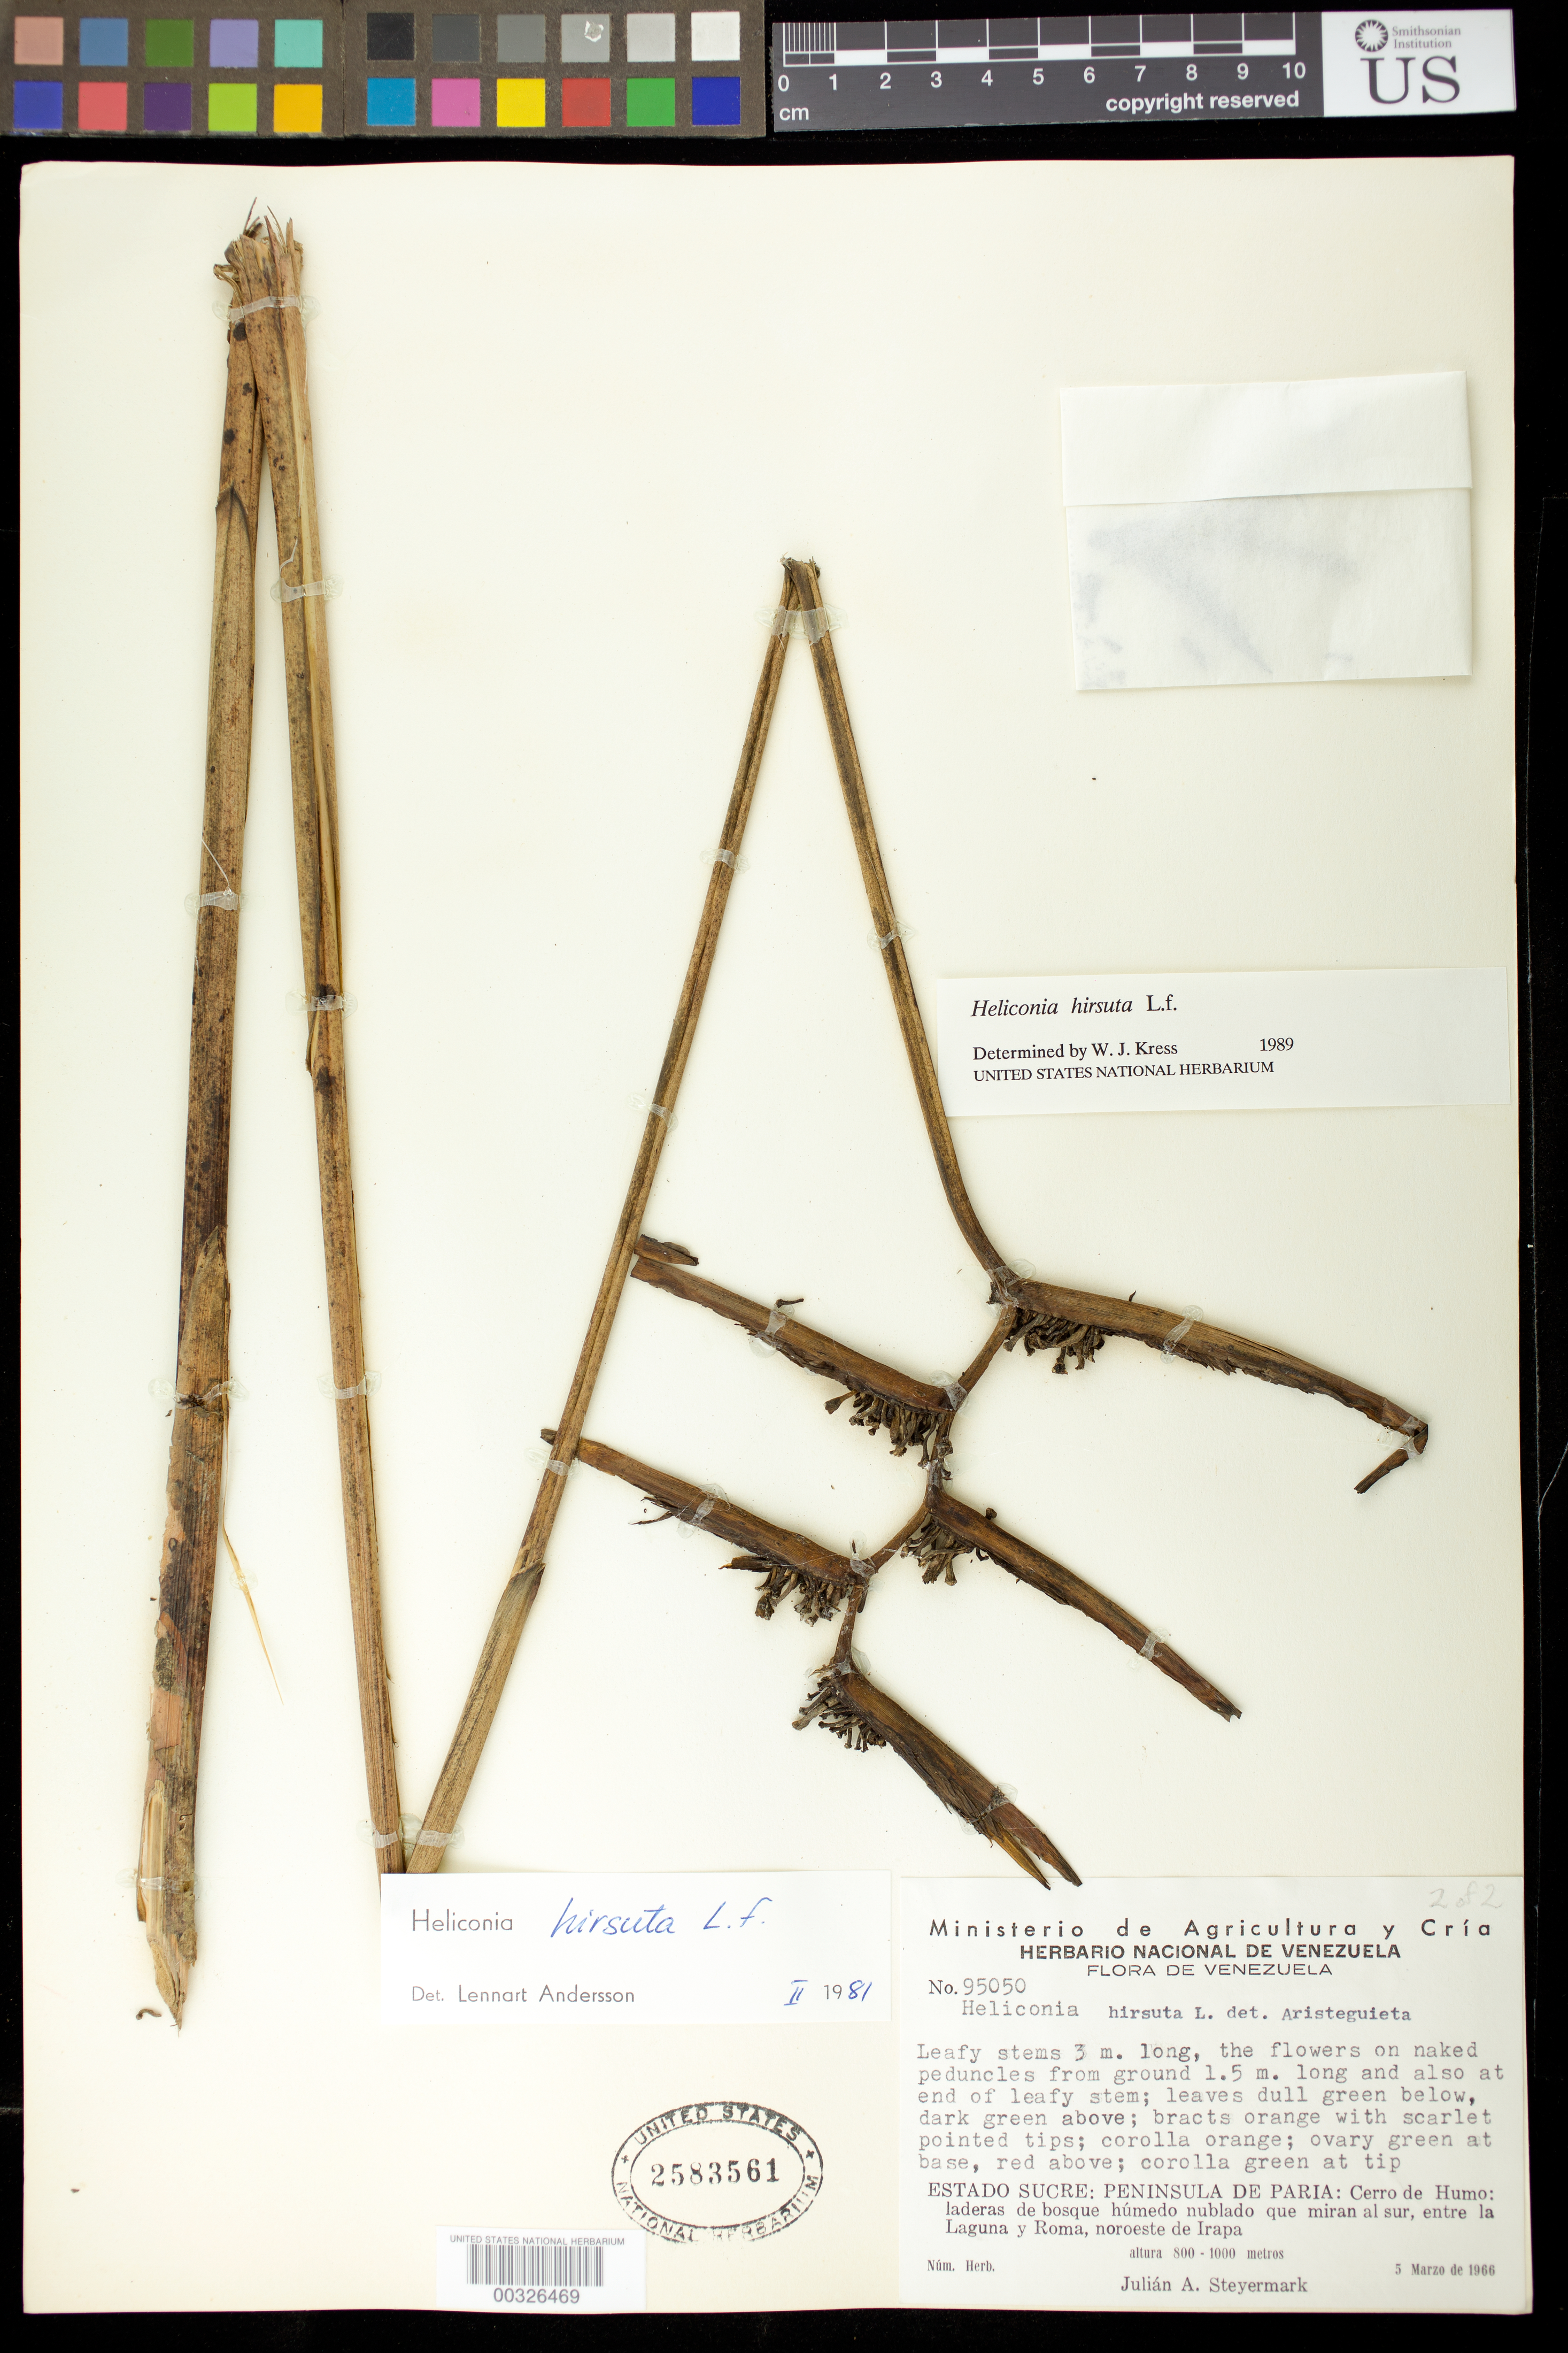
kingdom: Plantae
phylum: Tracheophyta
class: Liliopsida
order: Zingiberales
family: Heliconiaceae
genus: Heliconia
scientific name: Heliconia hirsuta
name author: L. f.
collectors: J. Steyermark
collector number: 95050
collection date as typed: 05 Mar 1966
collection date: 1966-03-05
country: Venezuela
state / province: Sucre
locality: Peninsula de paria, cerro de humo, between la laguna and roma, nw of irapa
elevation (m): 800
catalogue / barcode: US 2583561